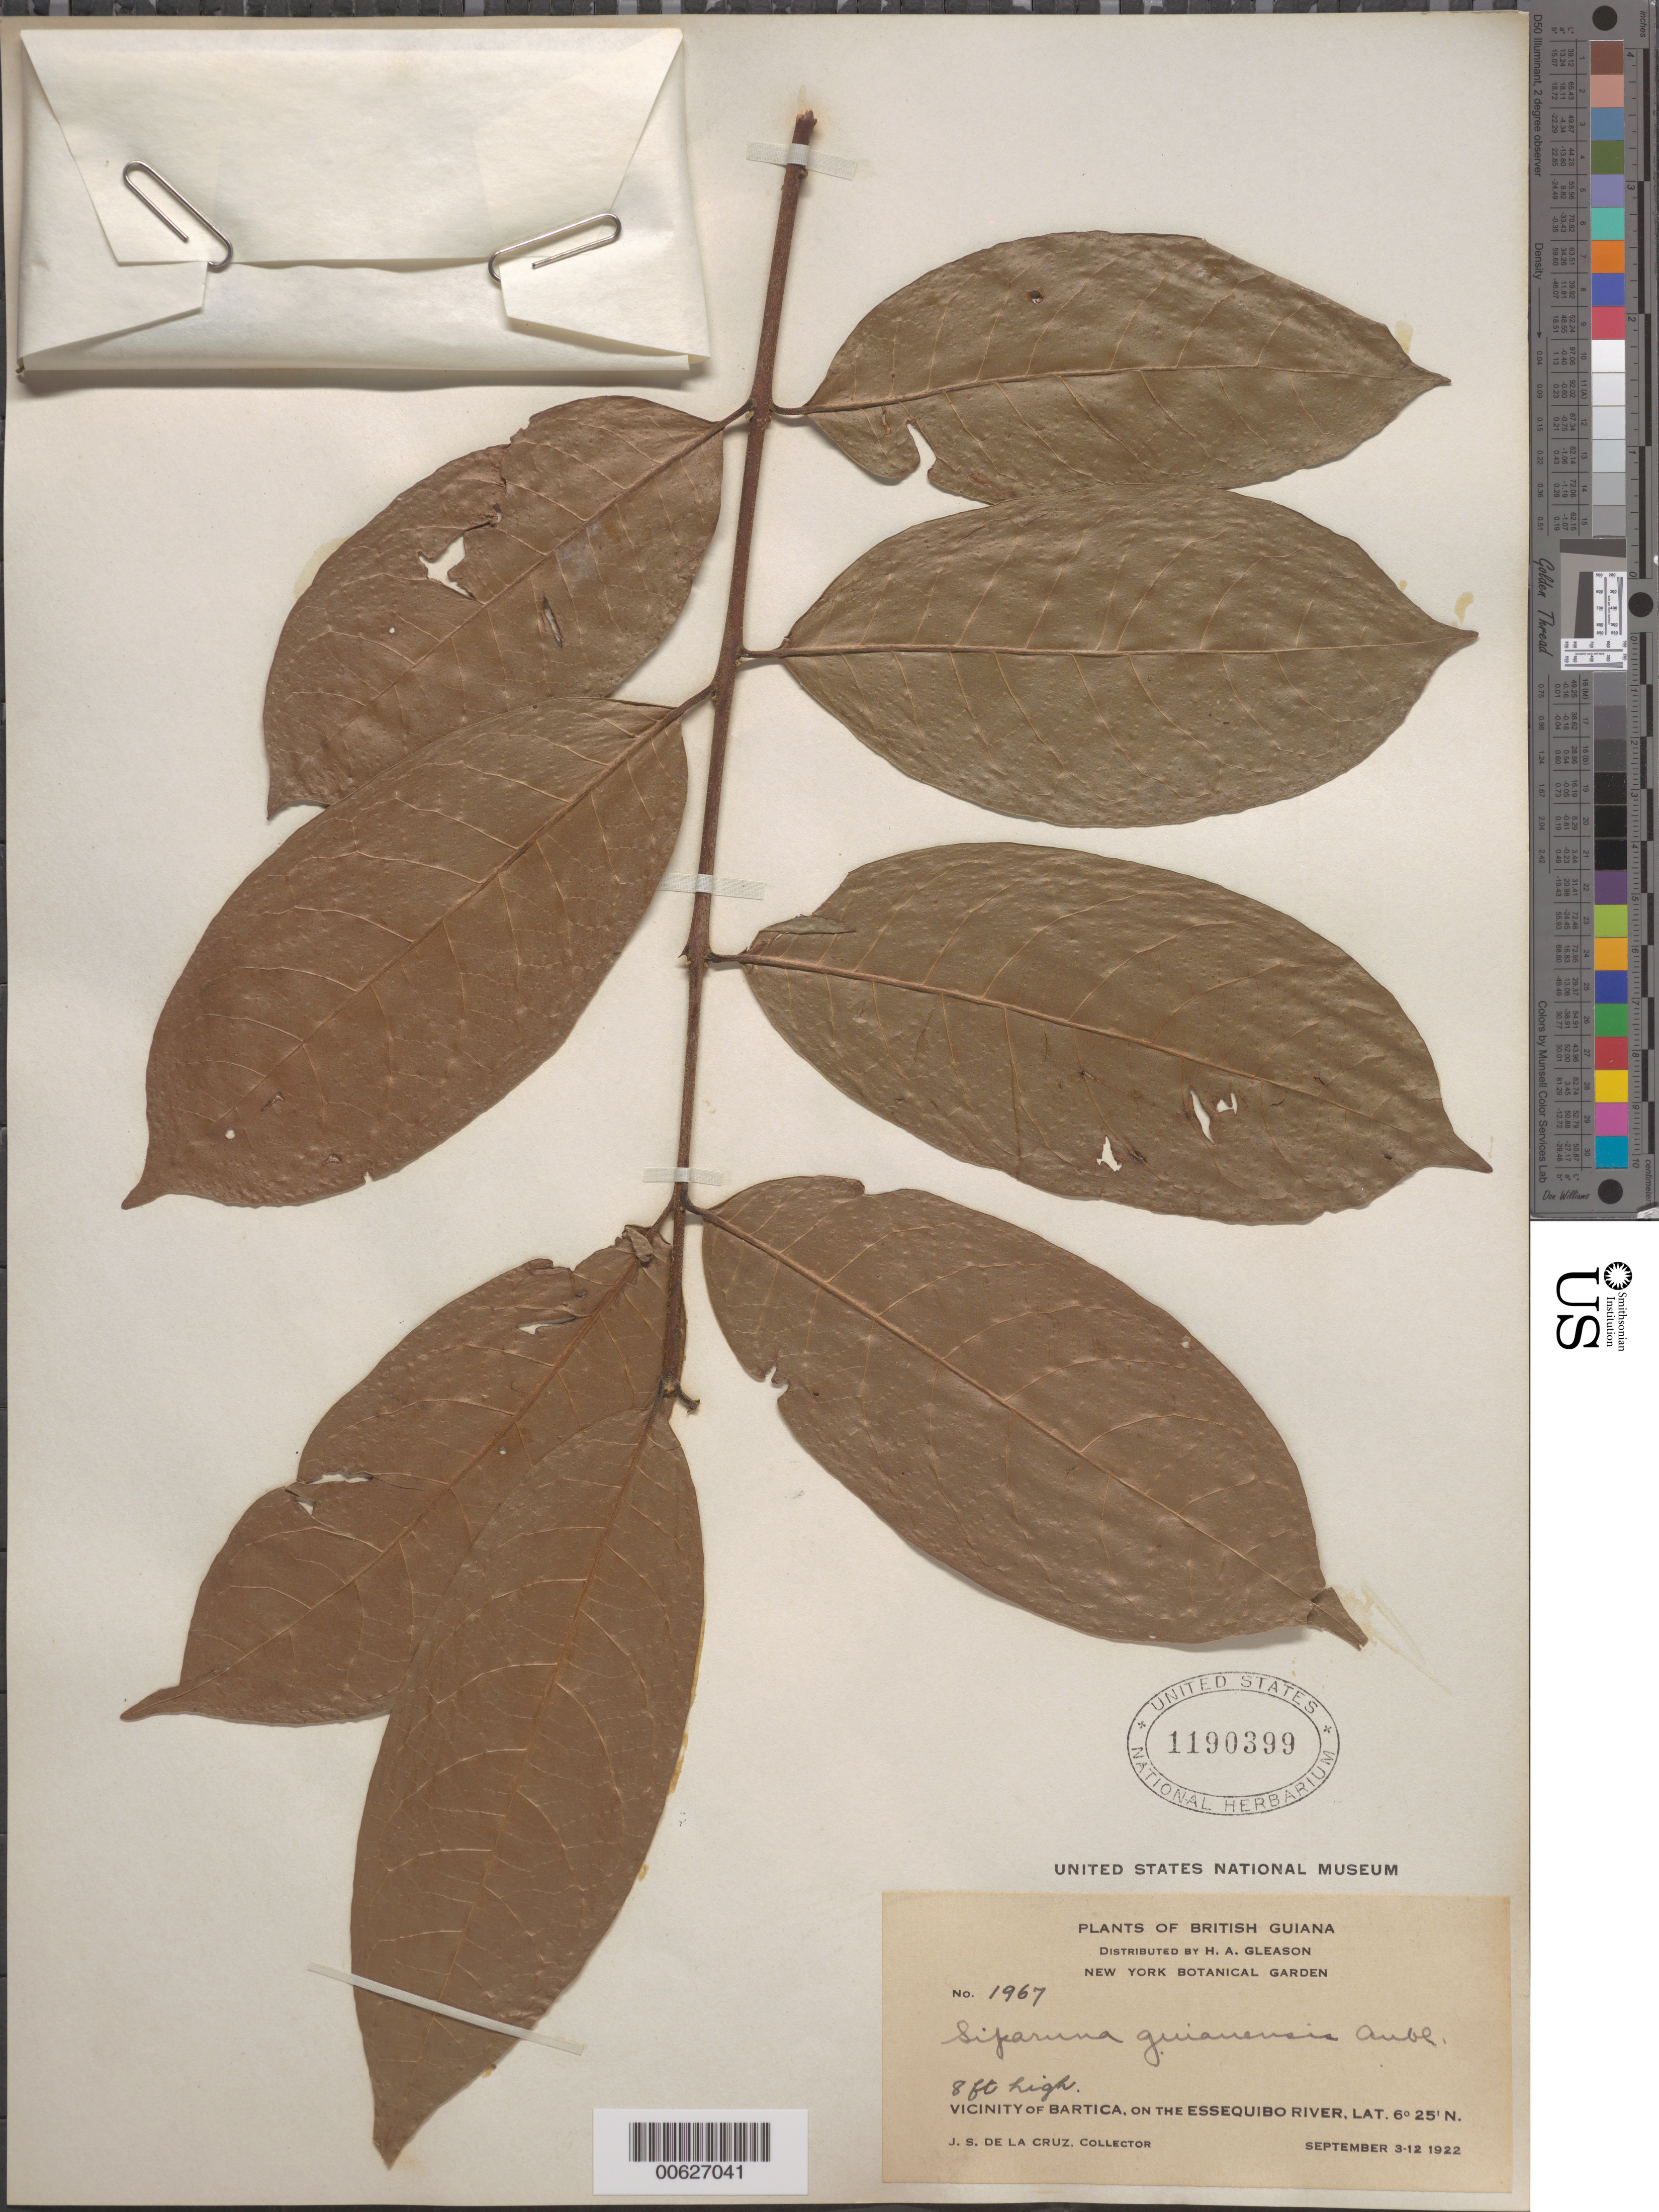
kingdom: Plantae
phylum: Tracheophyta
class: Magnoliopsida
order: Laurales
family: Siparunaceae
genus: Siparuna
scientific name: Siparuna guianensis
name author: Aubl.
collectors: J. S. de la Cruz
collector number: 1967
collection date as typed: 3-Sep-22 to 12-Sep-22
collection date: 1922-09-03/1922-09-12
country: Guyana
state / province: Cuyuni-Mazaruni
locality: Bartica, vic., on the Essequibo River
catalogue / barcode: US 1190399